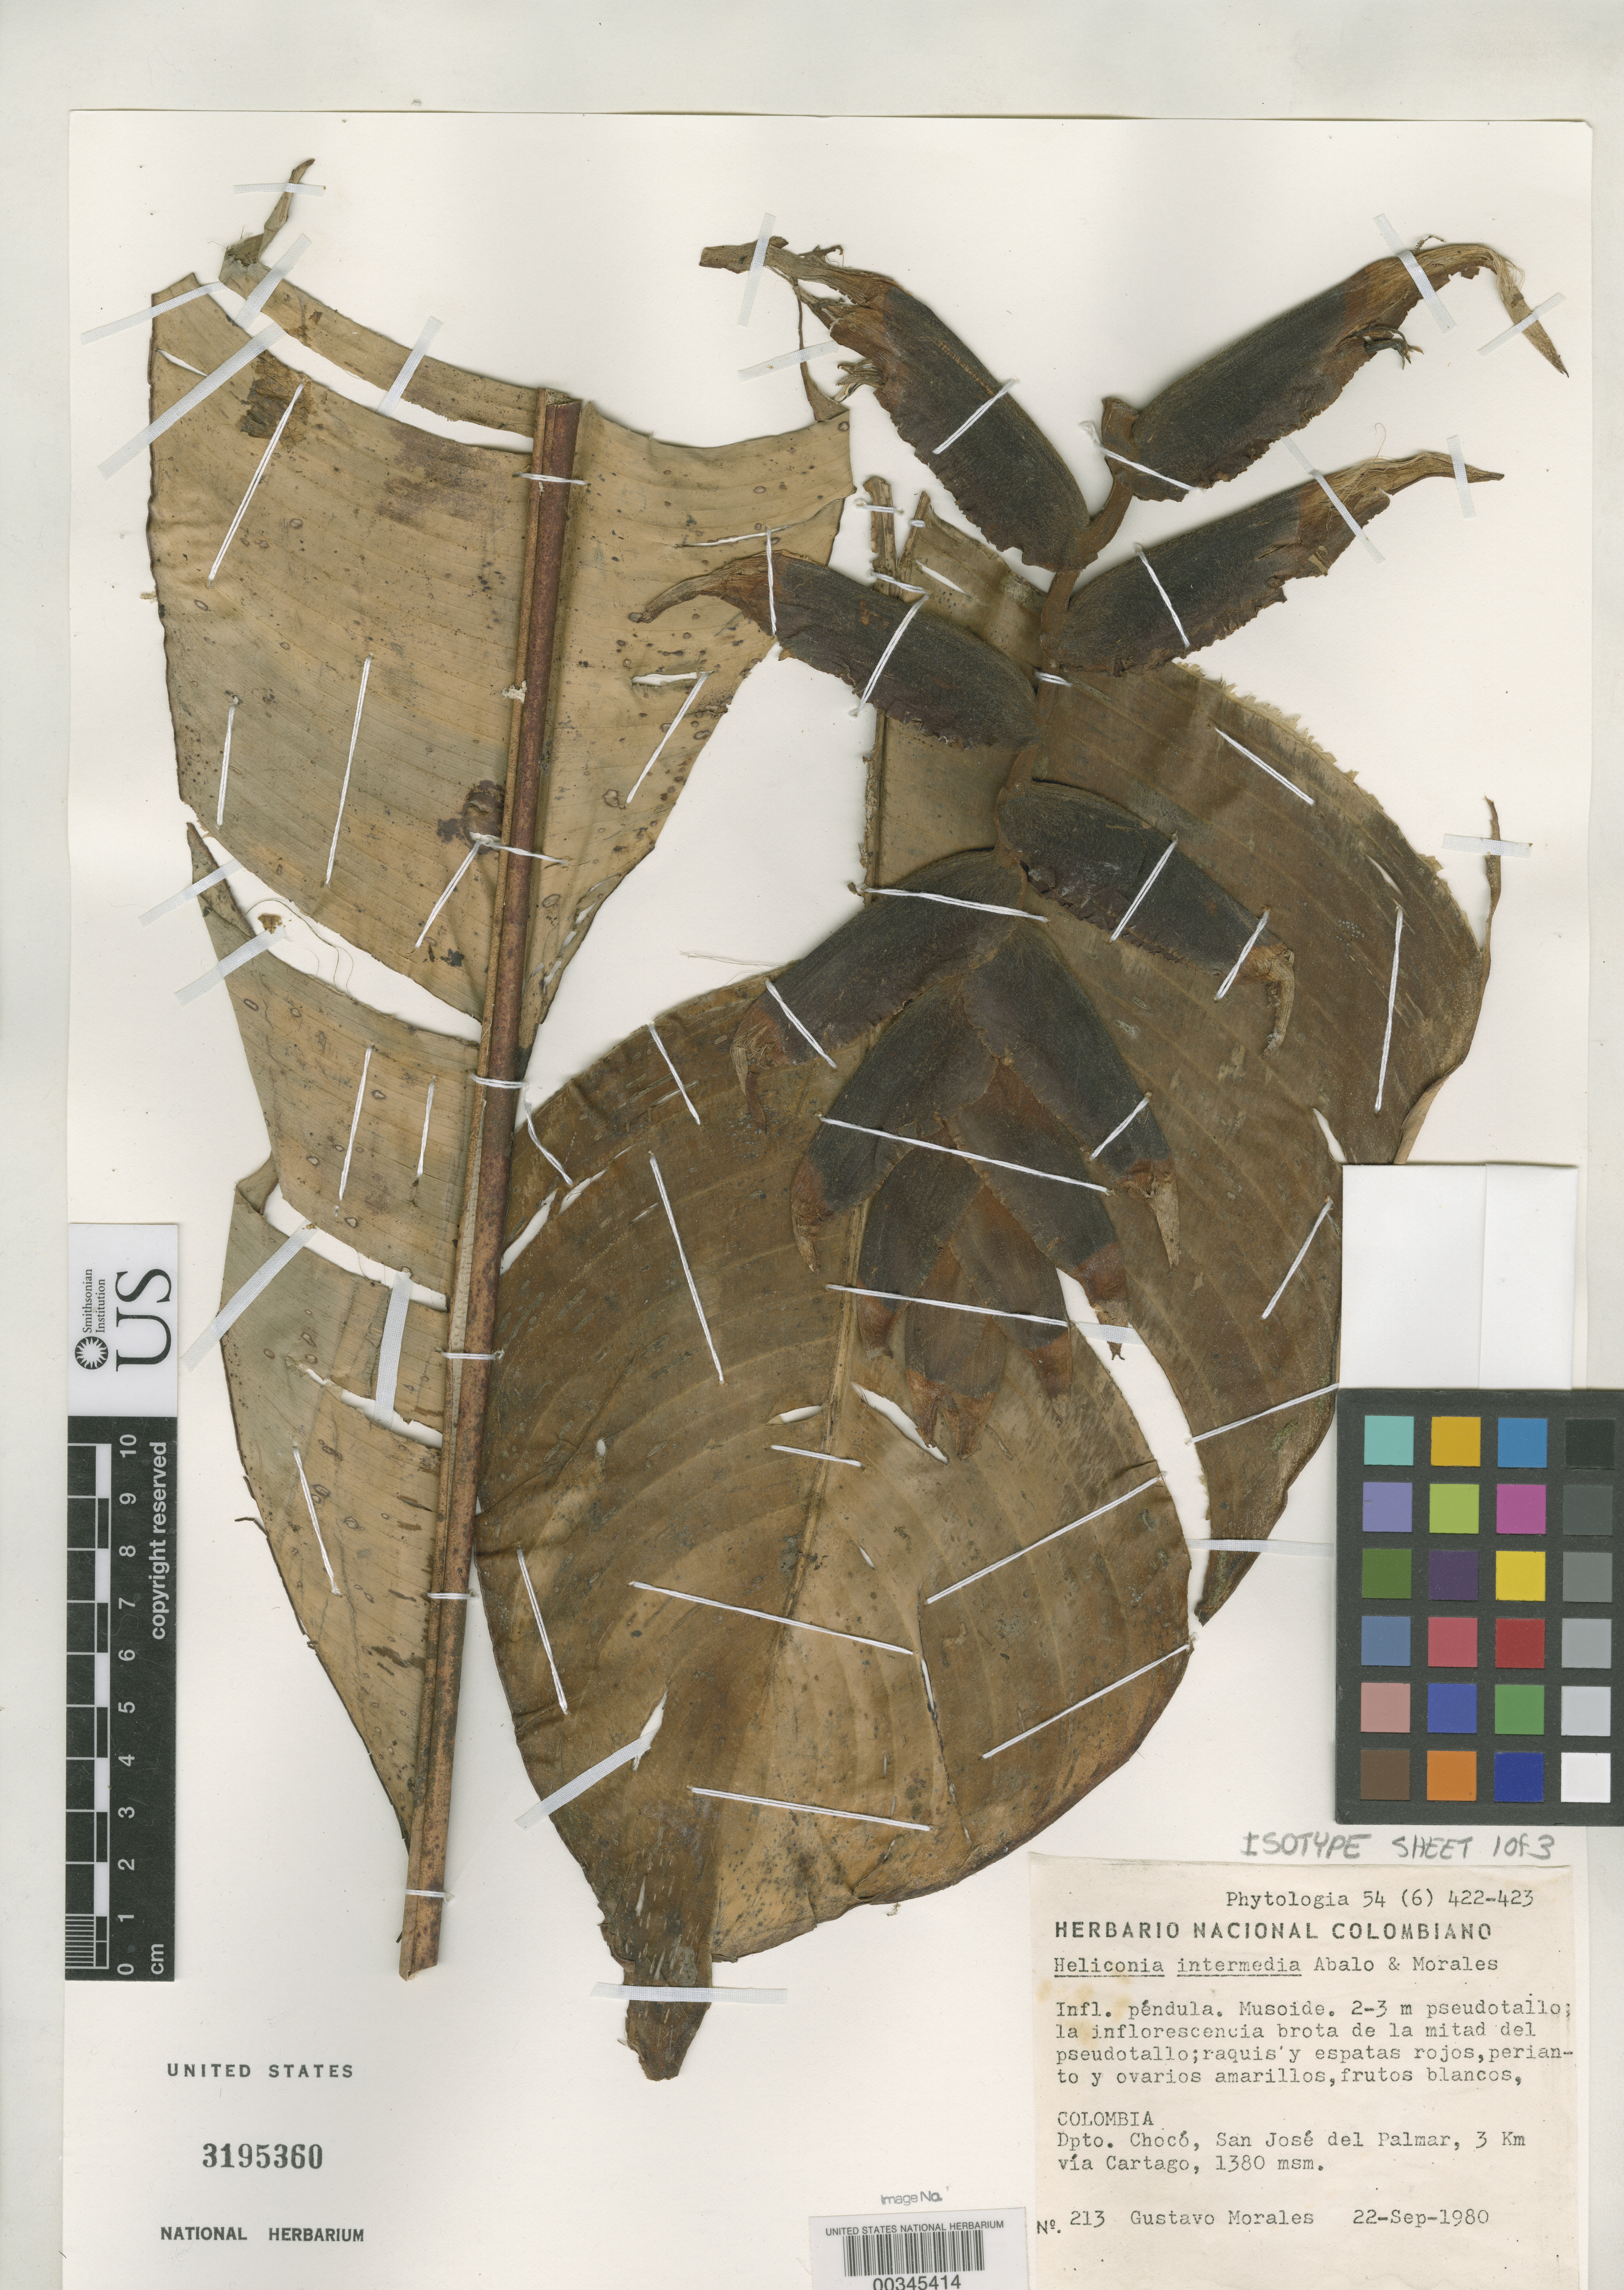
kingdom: Plantae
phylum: Tracheophyta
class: Liliopsida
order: Zingiberales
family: Heliconiaceae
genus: Heliconia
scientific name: Heliconia intermedia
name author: Abalo & G. Morales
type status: Isotype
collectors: G. Morales L.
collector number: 213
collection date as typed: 22 Sep 1980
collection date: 1980-09-22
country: Colombia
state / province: Chocó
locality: San Jose del Palmar, 3 km via Cartago.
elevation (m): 1380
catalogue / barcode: US 3195360